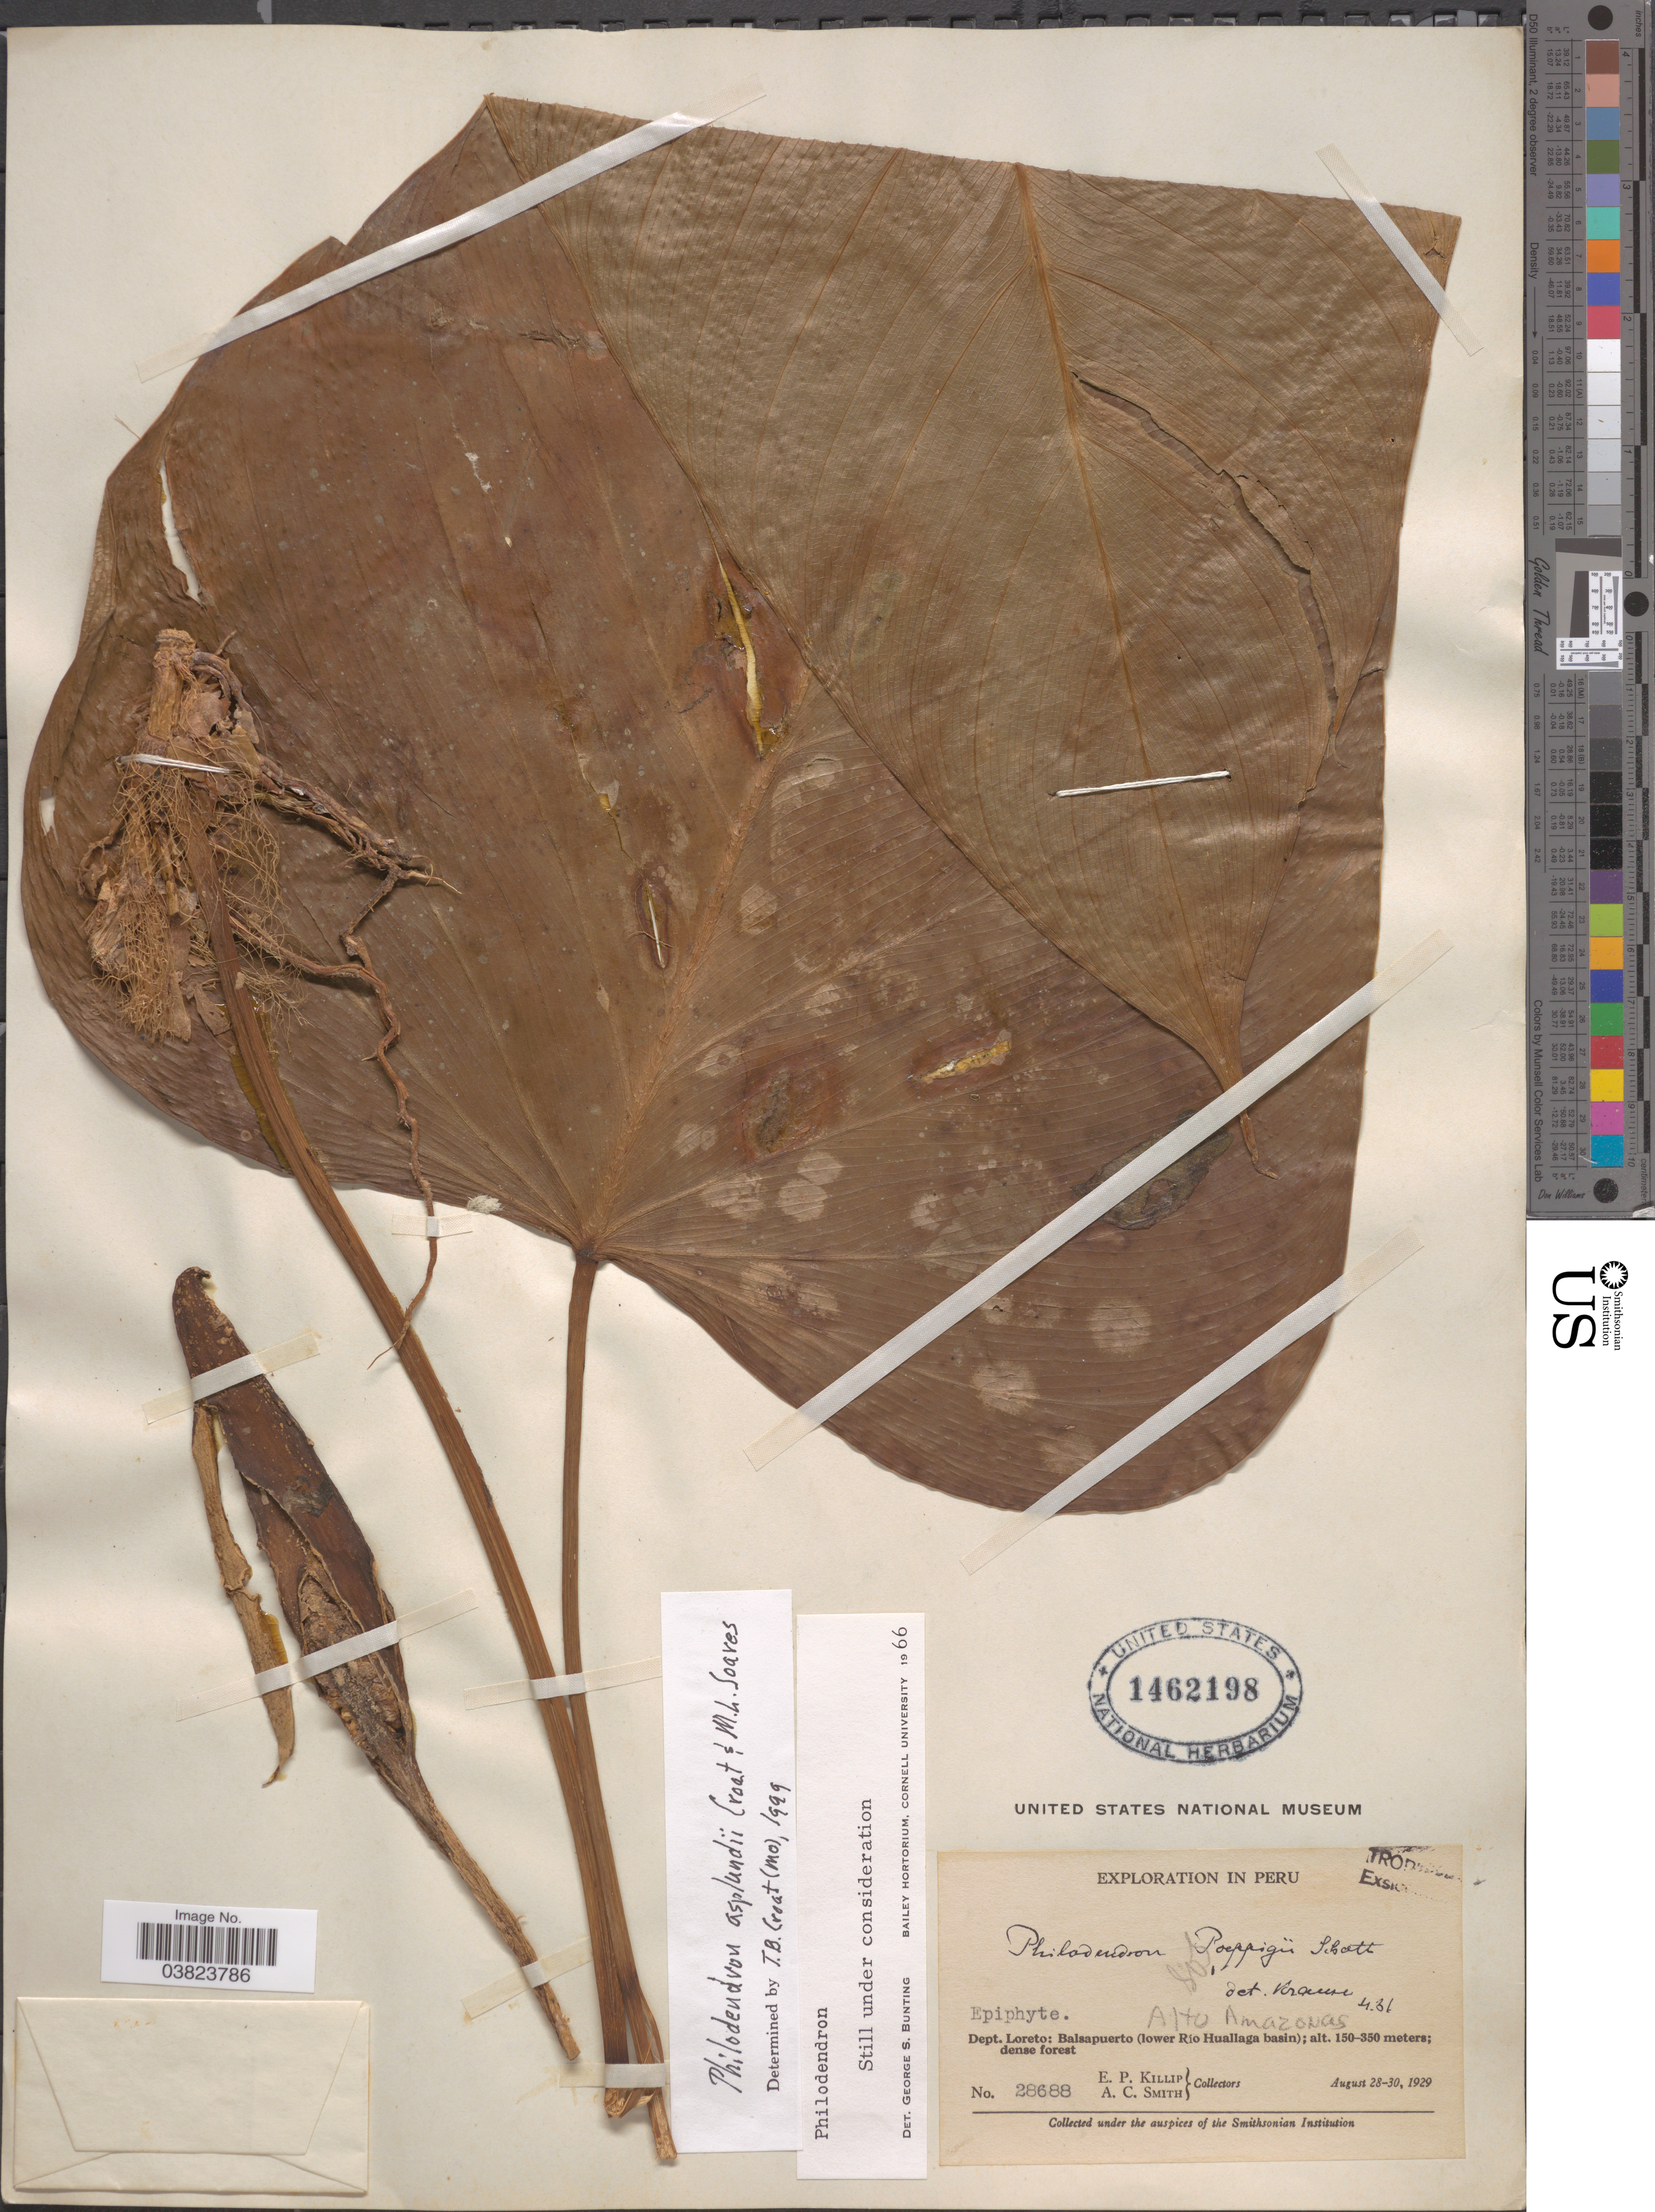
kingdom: Plantae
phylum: Tracheophyta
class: Liliopsida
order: Alismatales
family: Araceae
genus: Philodendron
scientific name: Philodendron asplundii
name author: Croat & M.L. Soares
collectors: E. P. Killip & A. C. Smith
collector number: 28688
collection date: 1929-08-28/1929-08-30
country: Peru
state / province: Loreto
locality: Alto Amazonas. Dept. Loreto: Balsapuerto (lower Río Huallaga basin).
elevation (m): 150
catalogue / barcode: US 1462198